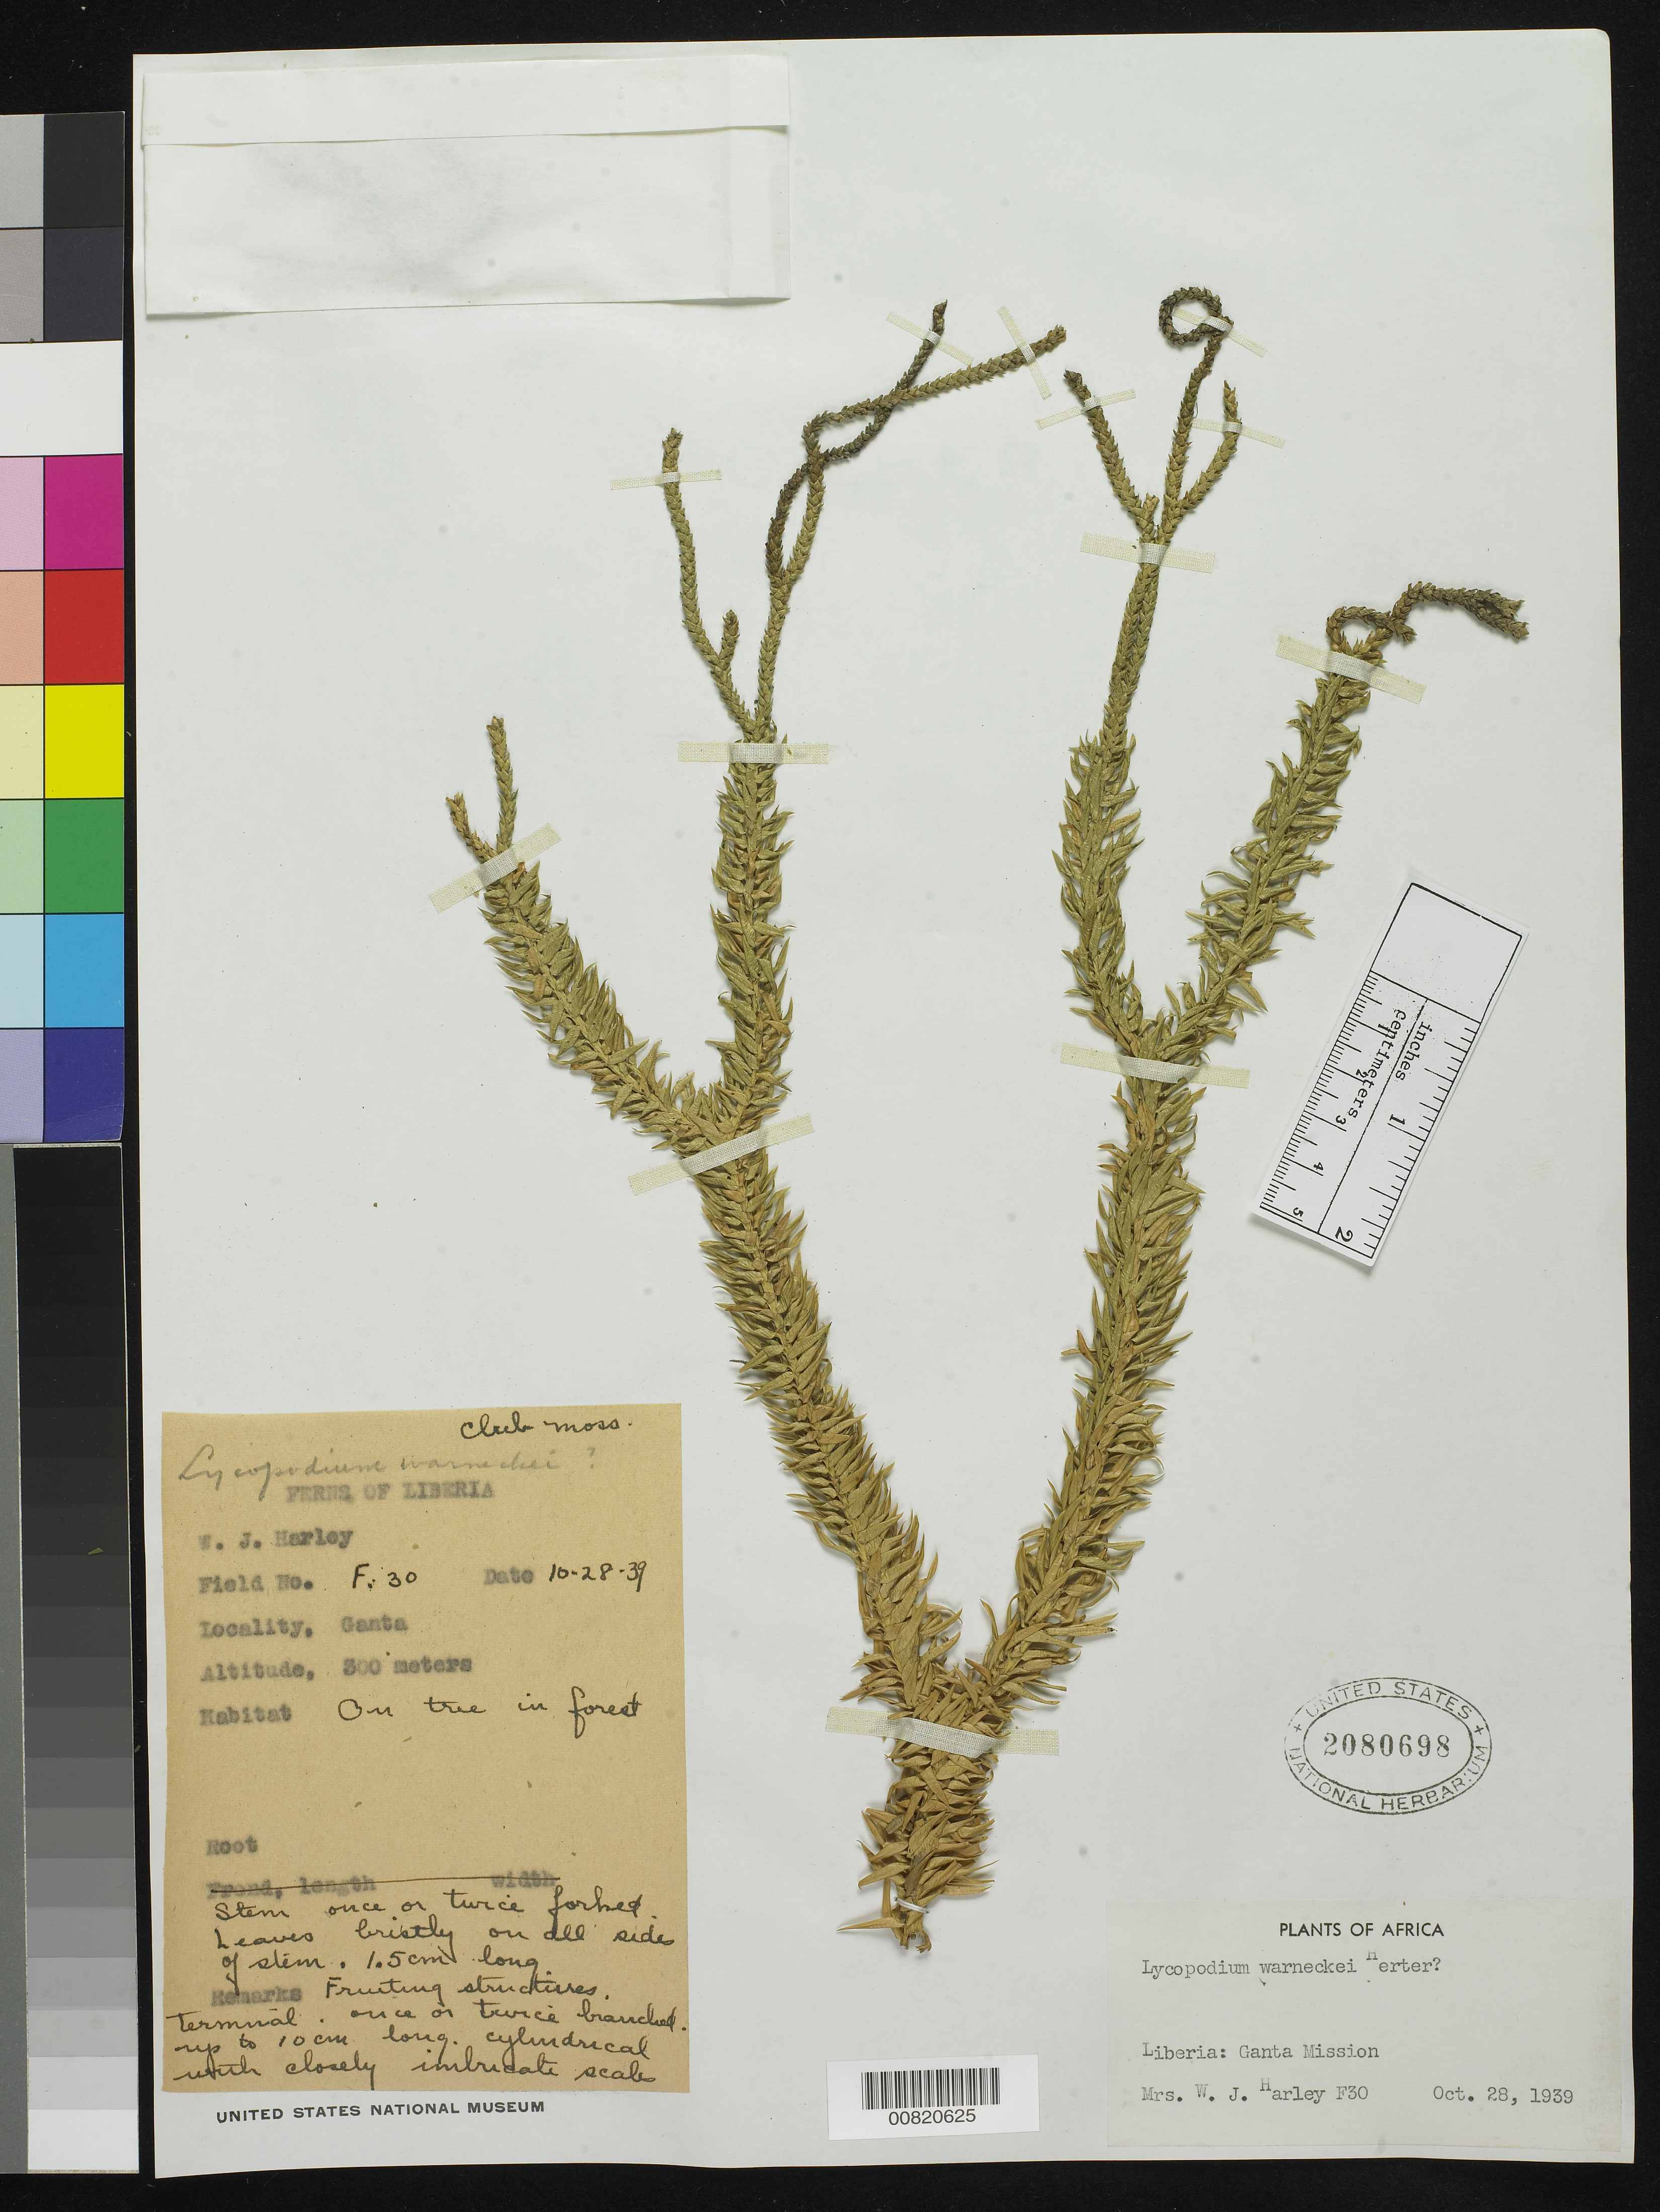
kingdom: Plantae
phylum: Tracheophyta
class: Lycopodiopsida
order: Lycopodiales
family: Lycopodiaceae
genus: Phlegmariurus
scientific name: Phlegmariurus warneckei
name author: (Nessel) A. R. Field & Bostock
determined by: Field, A. R.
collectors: Harley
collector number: F 30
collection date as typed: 28 Oct 1939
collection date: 1939-10-28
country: Liberia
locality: Ganta Mission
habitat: Forest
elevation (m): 300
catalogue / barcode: US 2080698